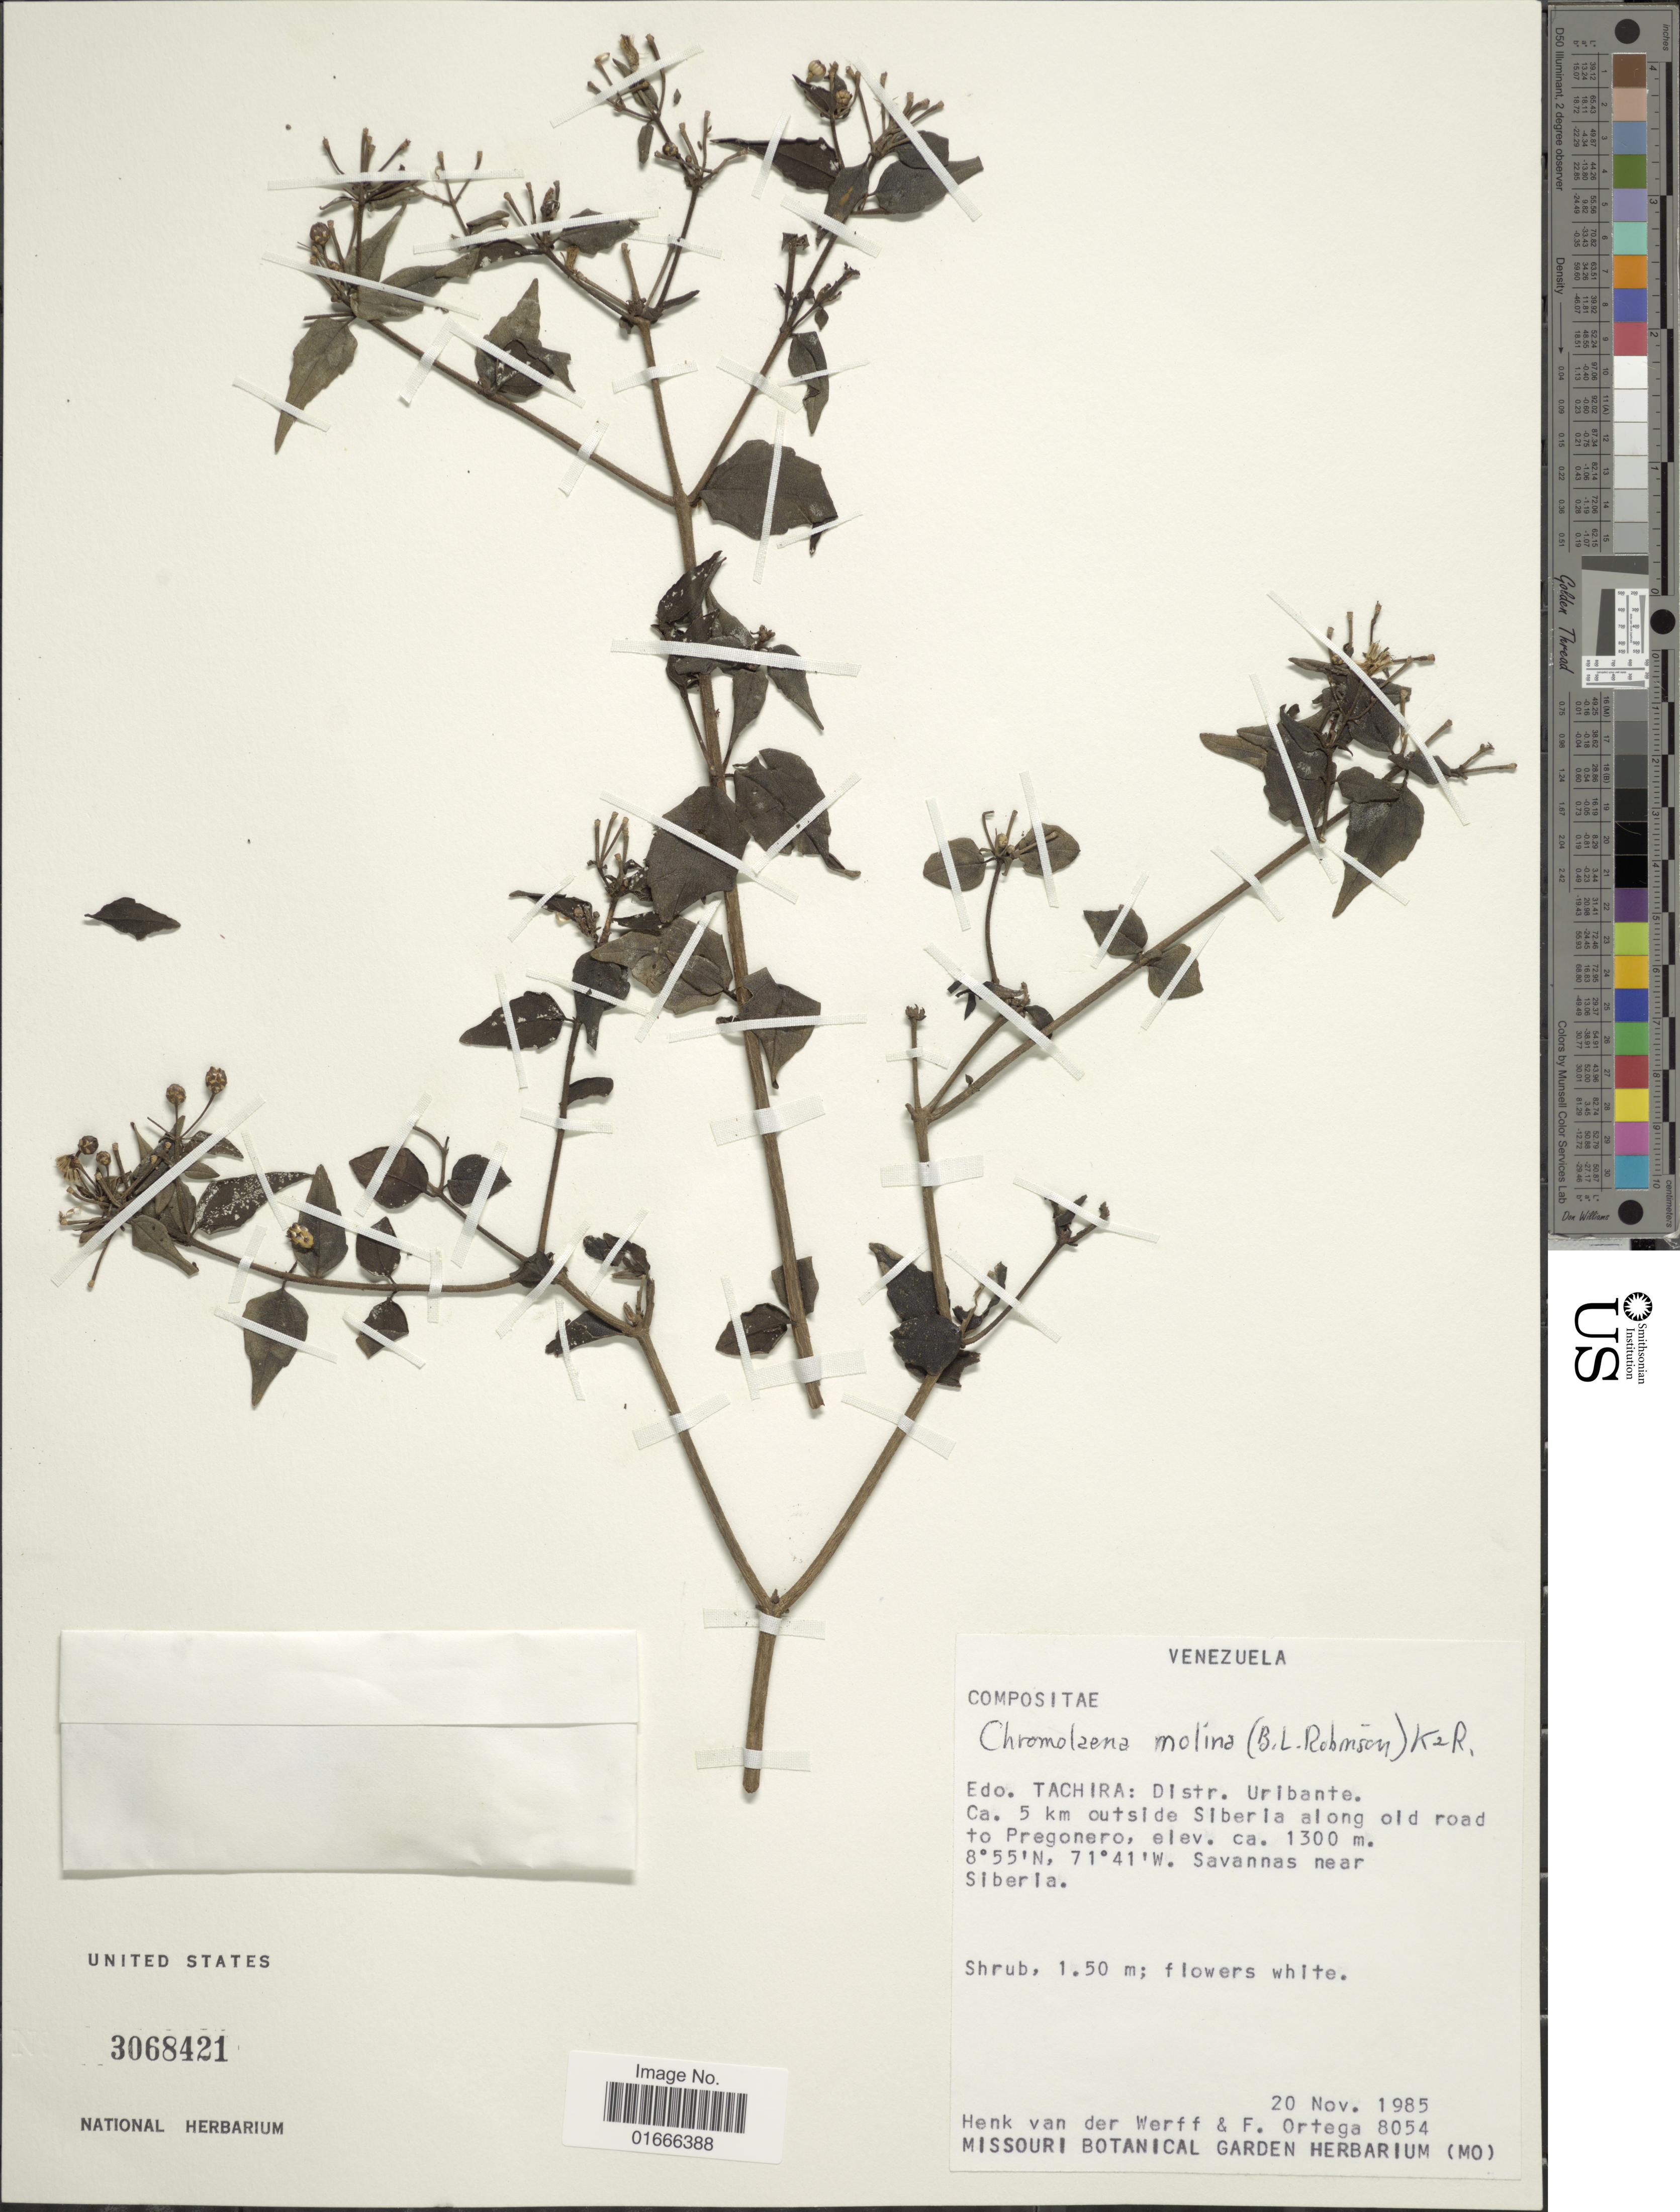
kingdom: Plantae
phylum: Tracheophyta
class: Magnoliopsida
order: Asterales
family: Asteraceae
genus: Chromolaena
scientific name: Chromolaena molina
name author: (B.L. Rob.) R.M. King & H. Rob.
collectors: H. van der Werff & F. J. Ortega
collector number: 8054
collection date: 1985-11-20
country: Venezuela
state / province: Tachira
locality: Distr. Uribante, ca 5 km outside Siberia along old road to Pregonero, Savannas near Siberia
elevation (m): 1300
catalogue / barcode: US 3068421